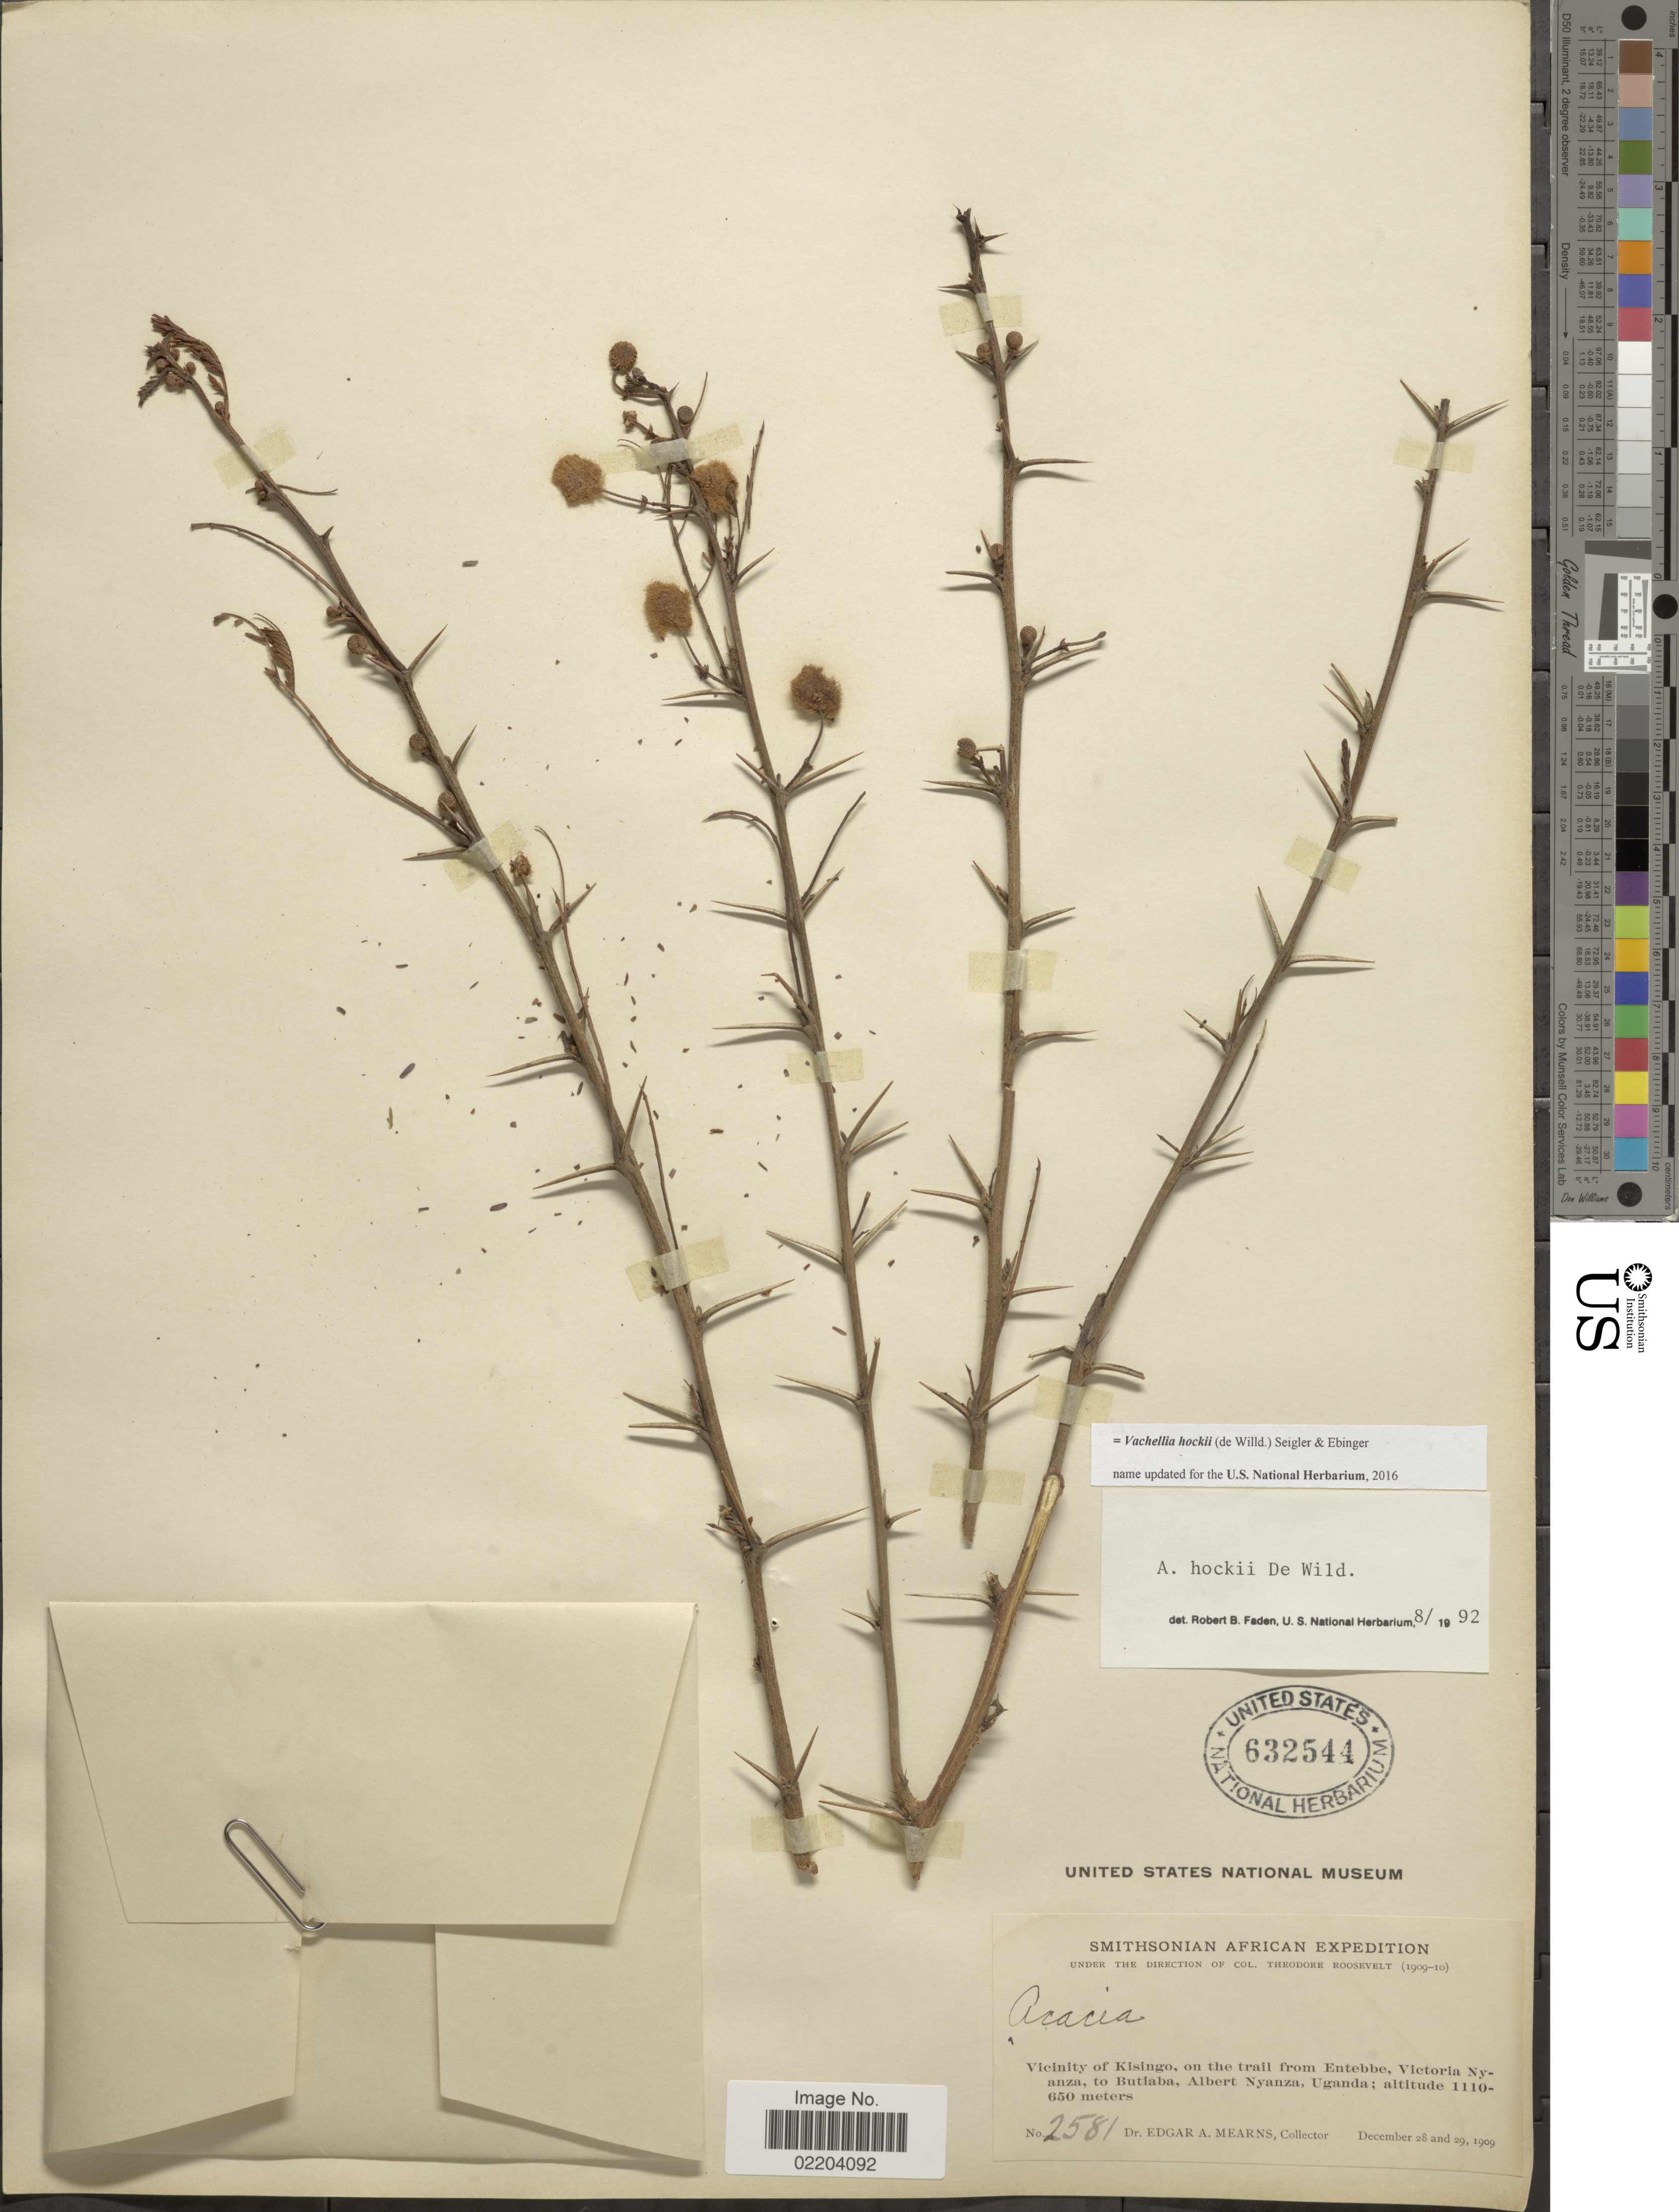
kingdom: Plantae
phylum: Tracheophyta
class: Magnoliopsida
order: Fabales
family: Fabaceae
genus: Vachellia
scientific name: Vachellia hockii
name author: (De Wild.) Seigler & Ebinger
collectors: E. A. Mearns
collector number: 2581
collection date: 1909-12-28/1909-12-29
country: Uganda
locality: Vicinity of Kisingo, on the trail from Entebbe, Victoria Nyanza, to Butiaba, Albert Nyanza, Uganda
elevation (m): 650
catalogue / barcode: US 632544